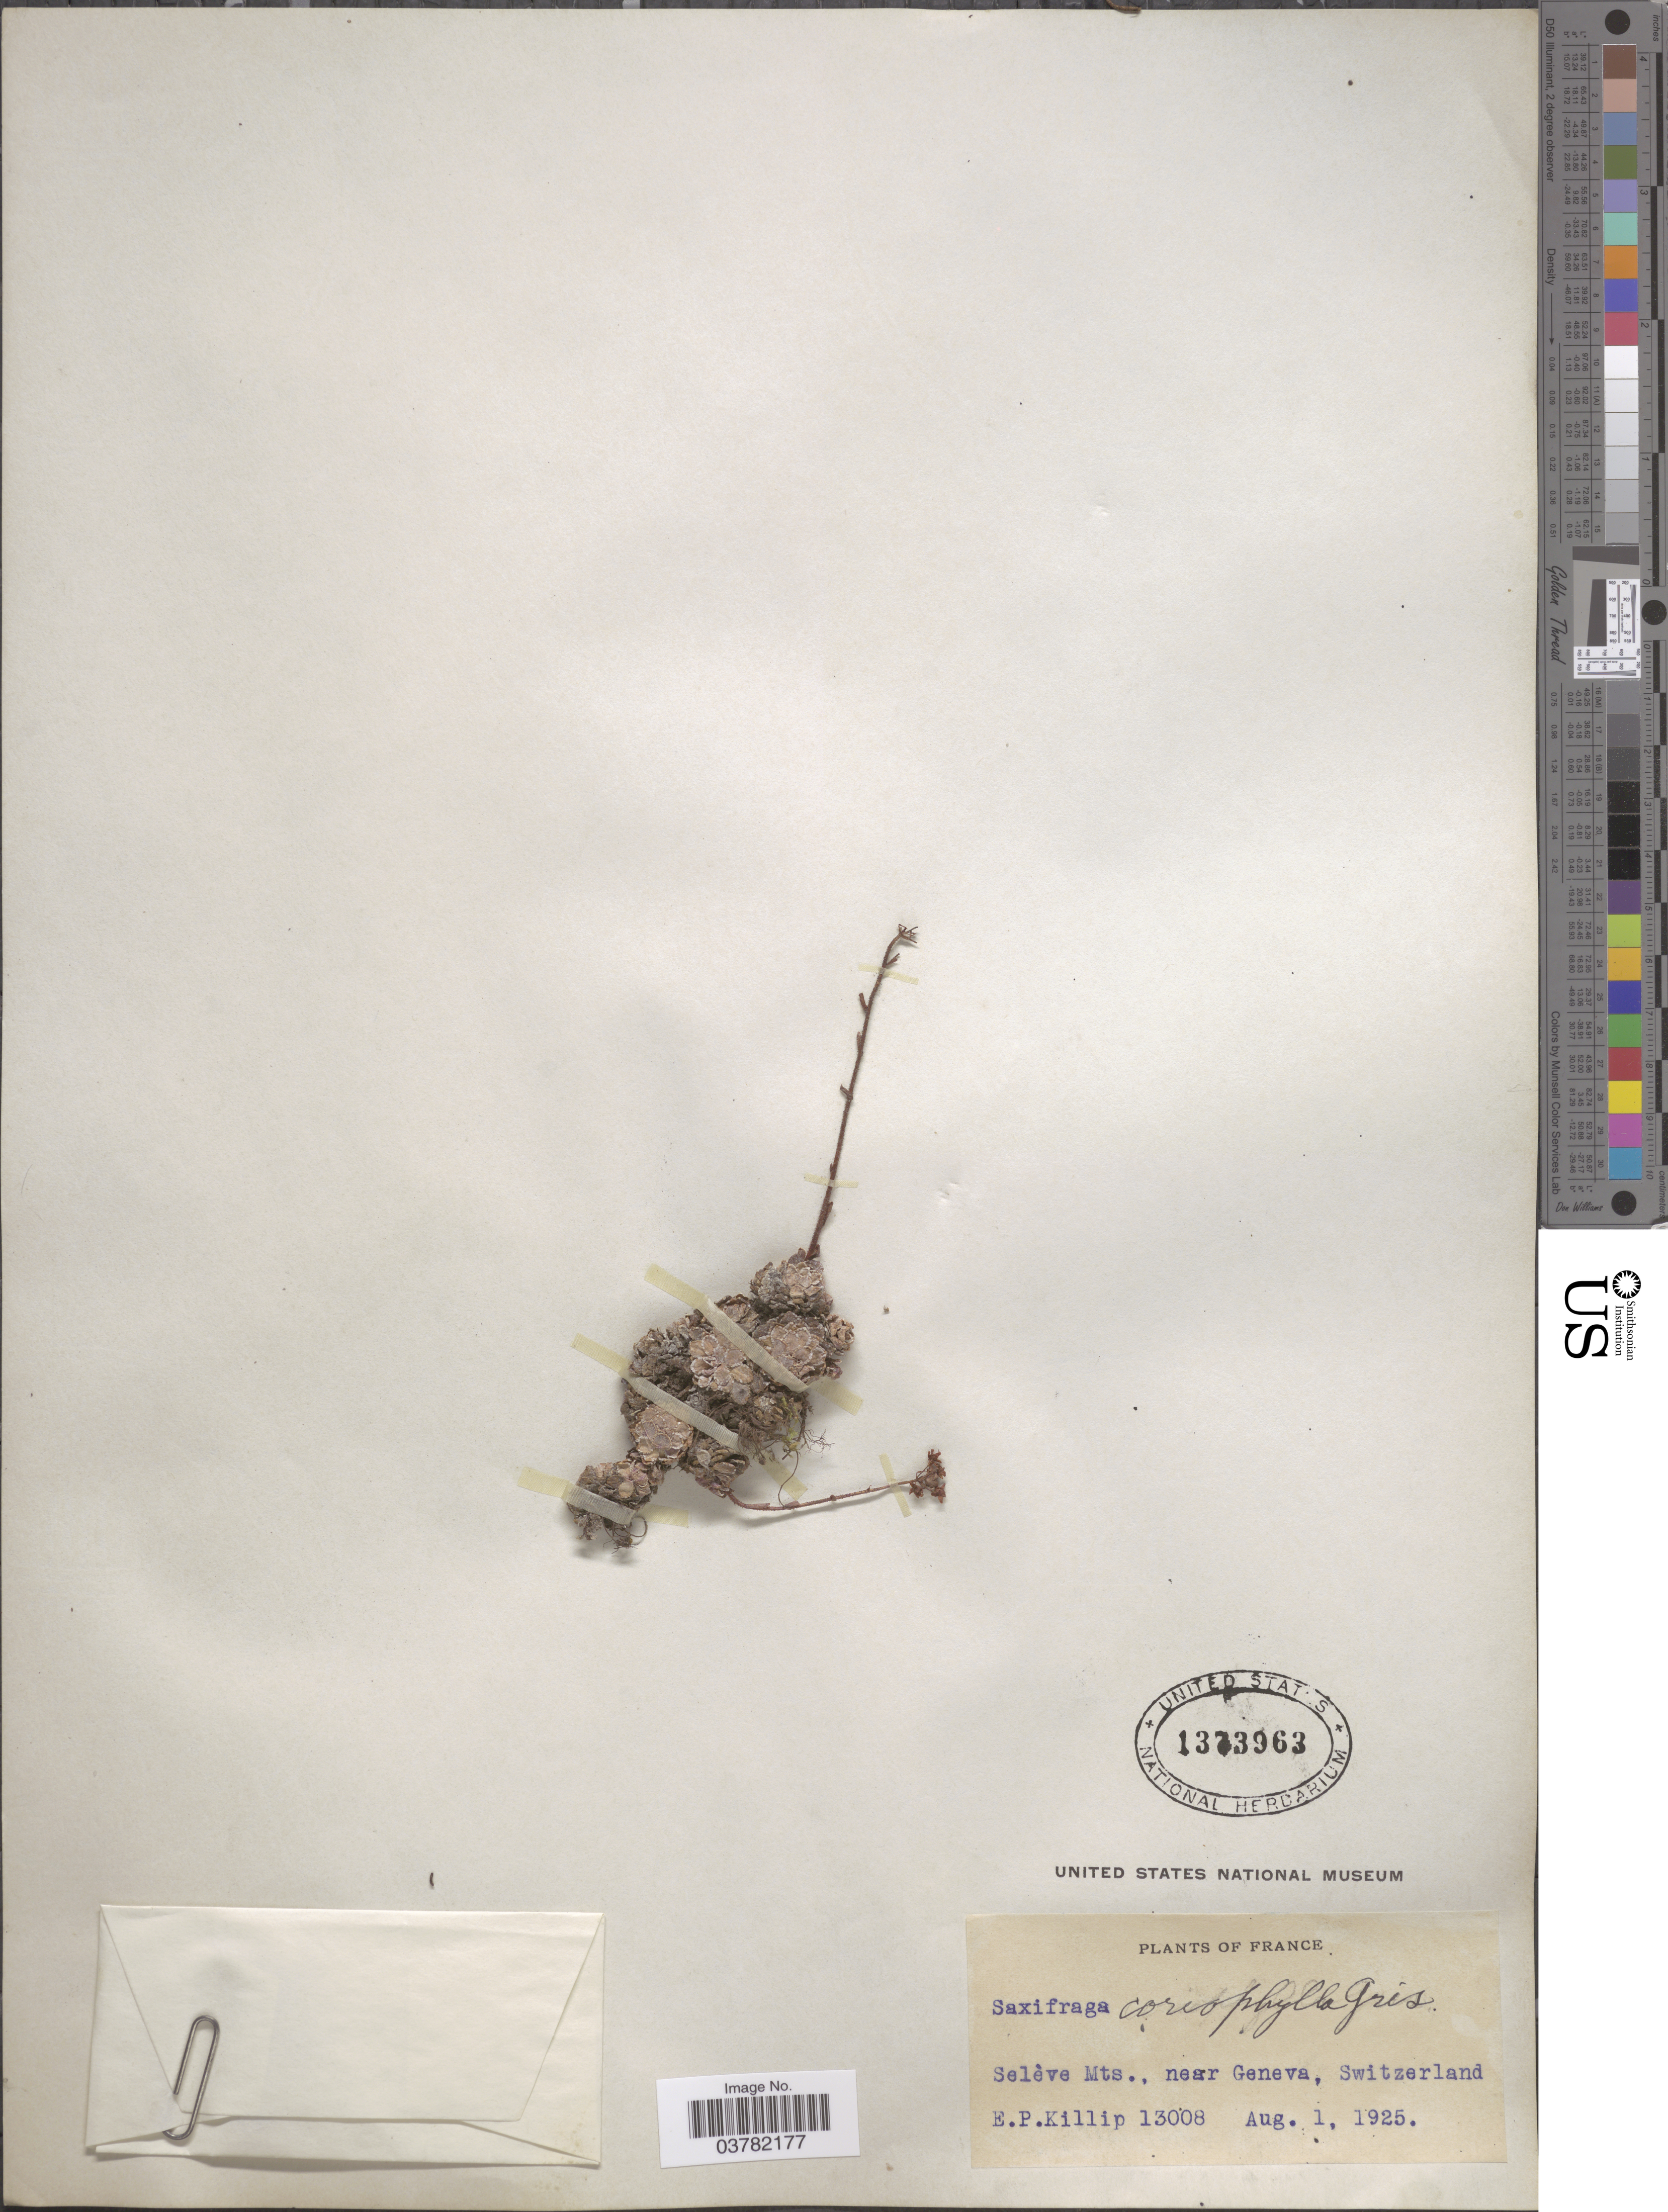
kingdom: Plantae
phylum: Tracheophyta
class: Magnoliopsida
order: Saxifragales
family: Saxifragaceae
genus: Saxifraga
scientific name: Saxifraga coriophylla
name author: Griseb.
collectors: E. P. Killip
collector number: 13008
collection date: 1925-08-01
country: Switzerland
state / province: Genève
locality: Selève Mts., near Geneva.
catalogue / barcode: US 1373963